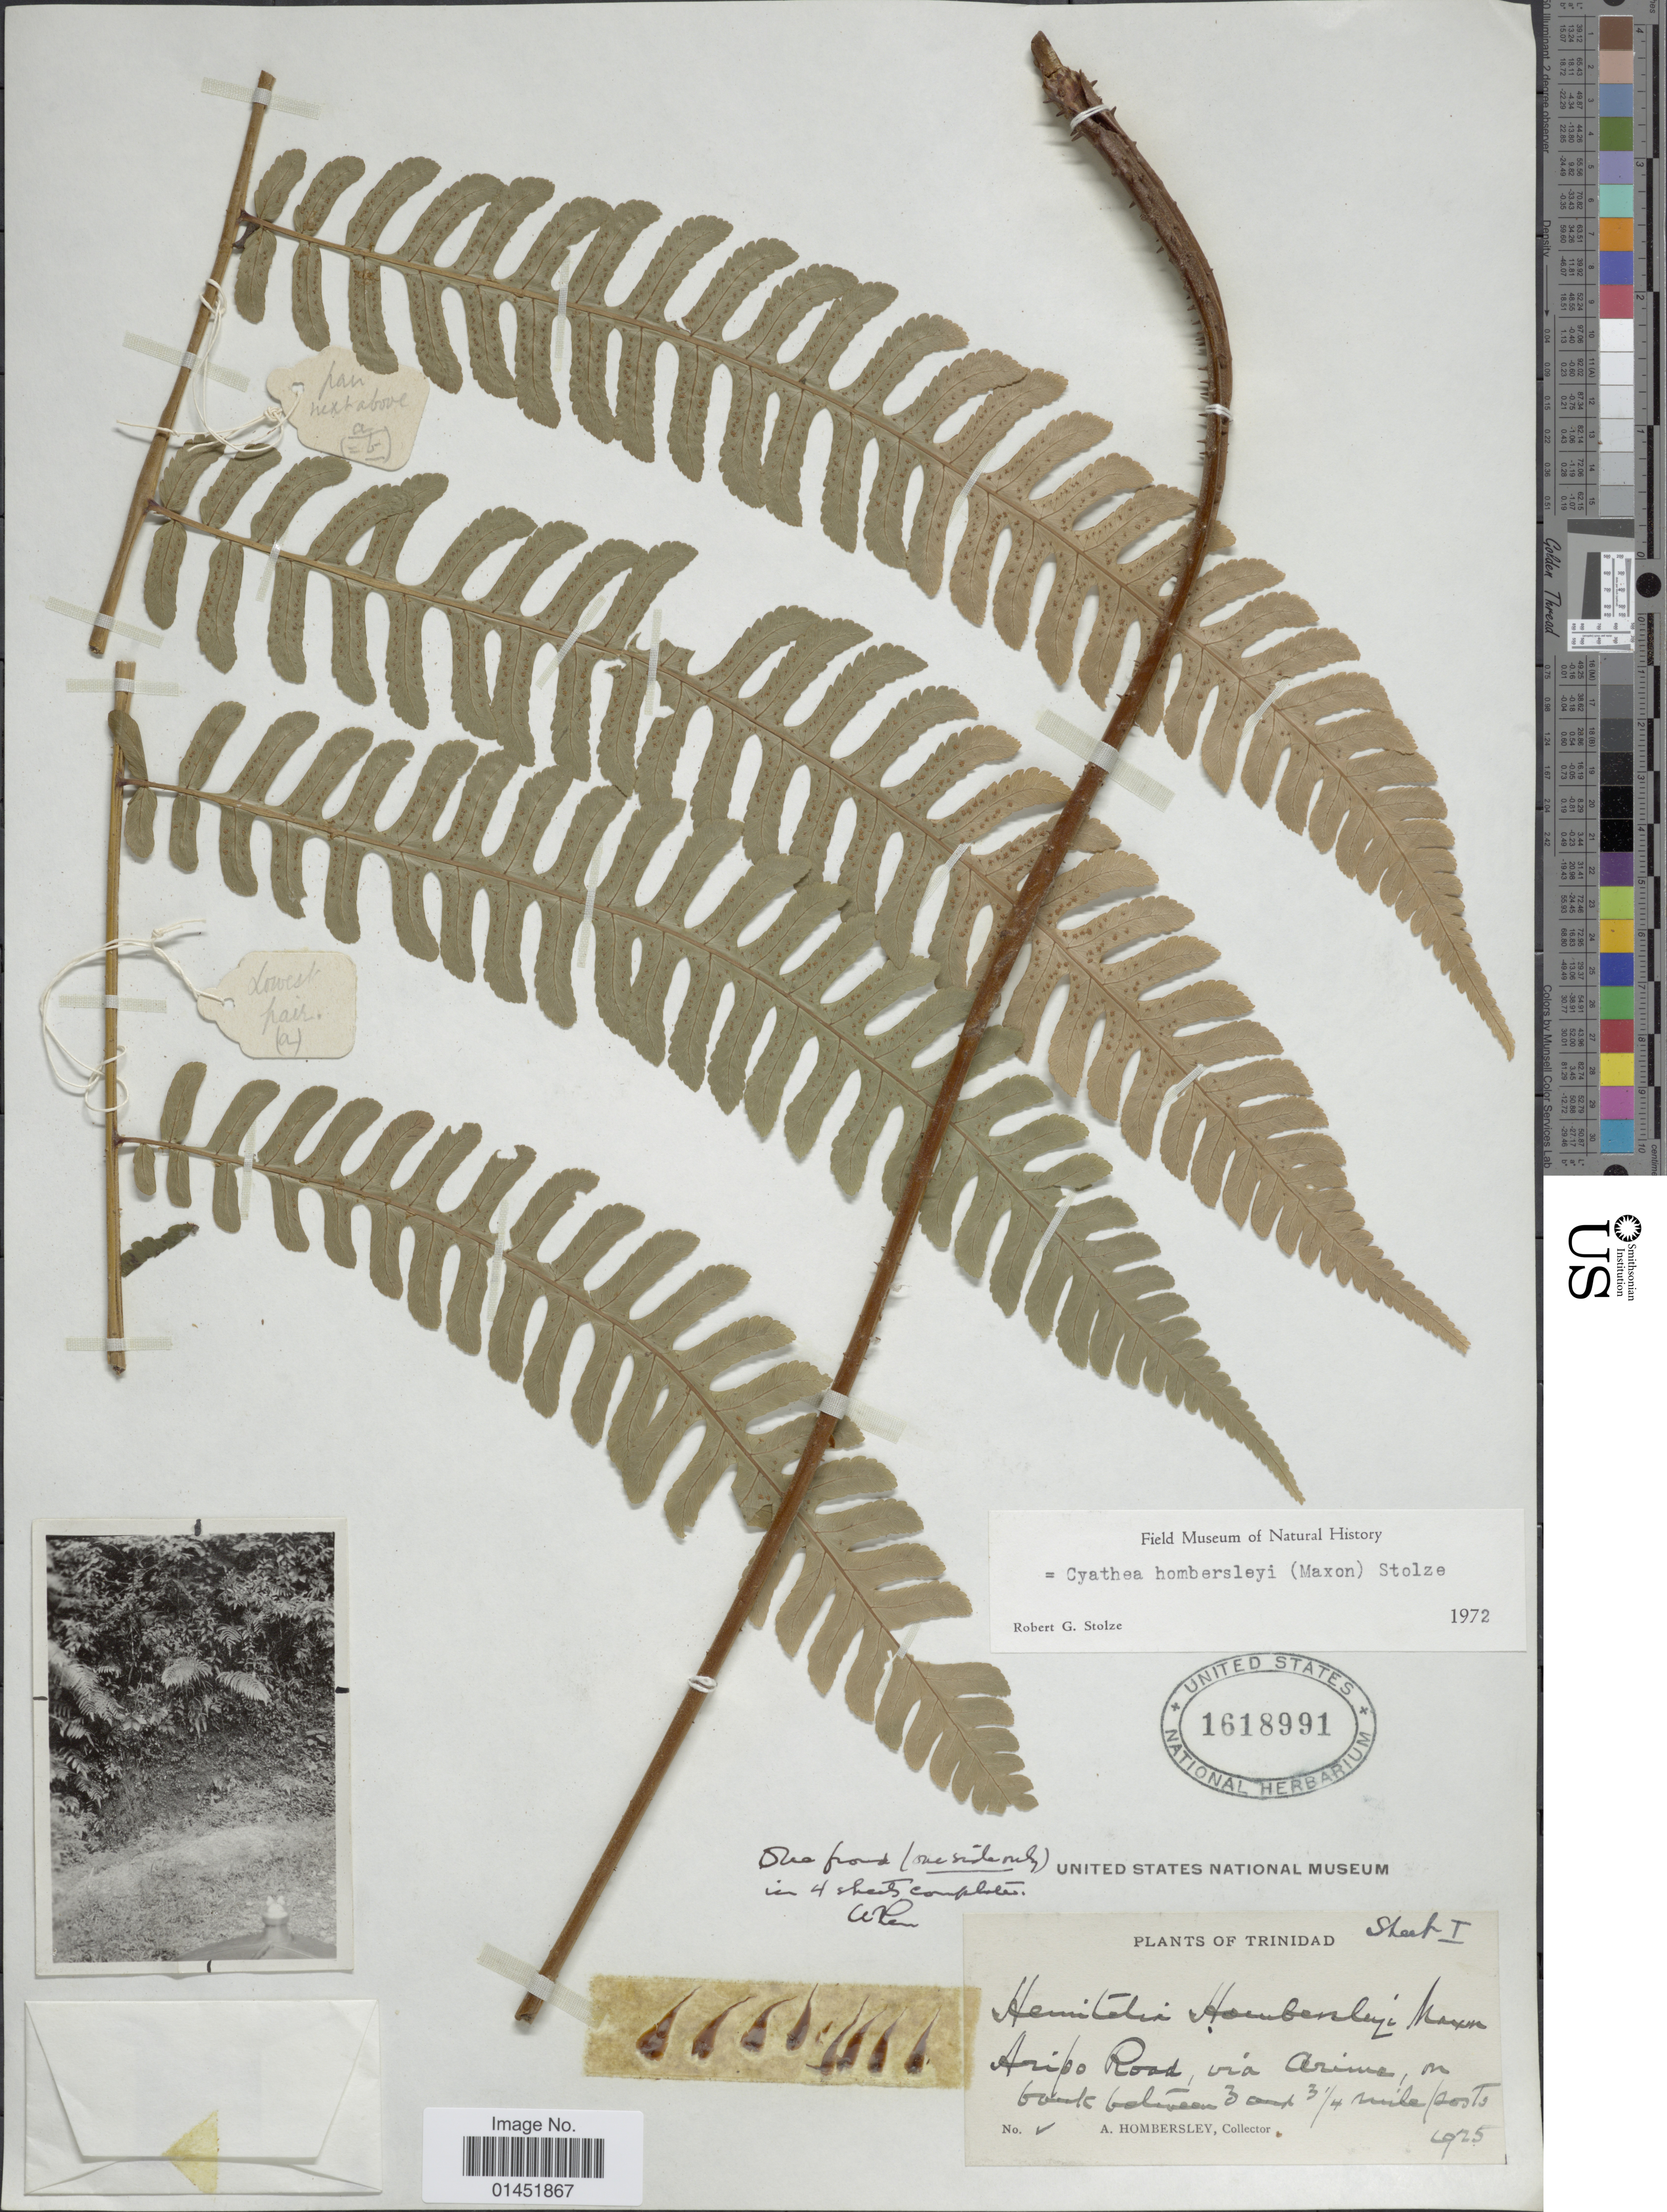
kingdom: Plantae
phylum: Tracheophyta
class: Polypodiopsida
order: Cyatheales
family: Cyatheaceae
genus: Cyathea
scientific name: Cyathea hombersleyi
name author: (Maxon) Stolze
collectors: A. Hombersley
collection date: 1925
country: Trinidad and Tobago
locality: Trinidad, Aripo Road, via Arima, on bank between 3 and 3 ¼ mile posts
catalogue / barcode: US 1618991